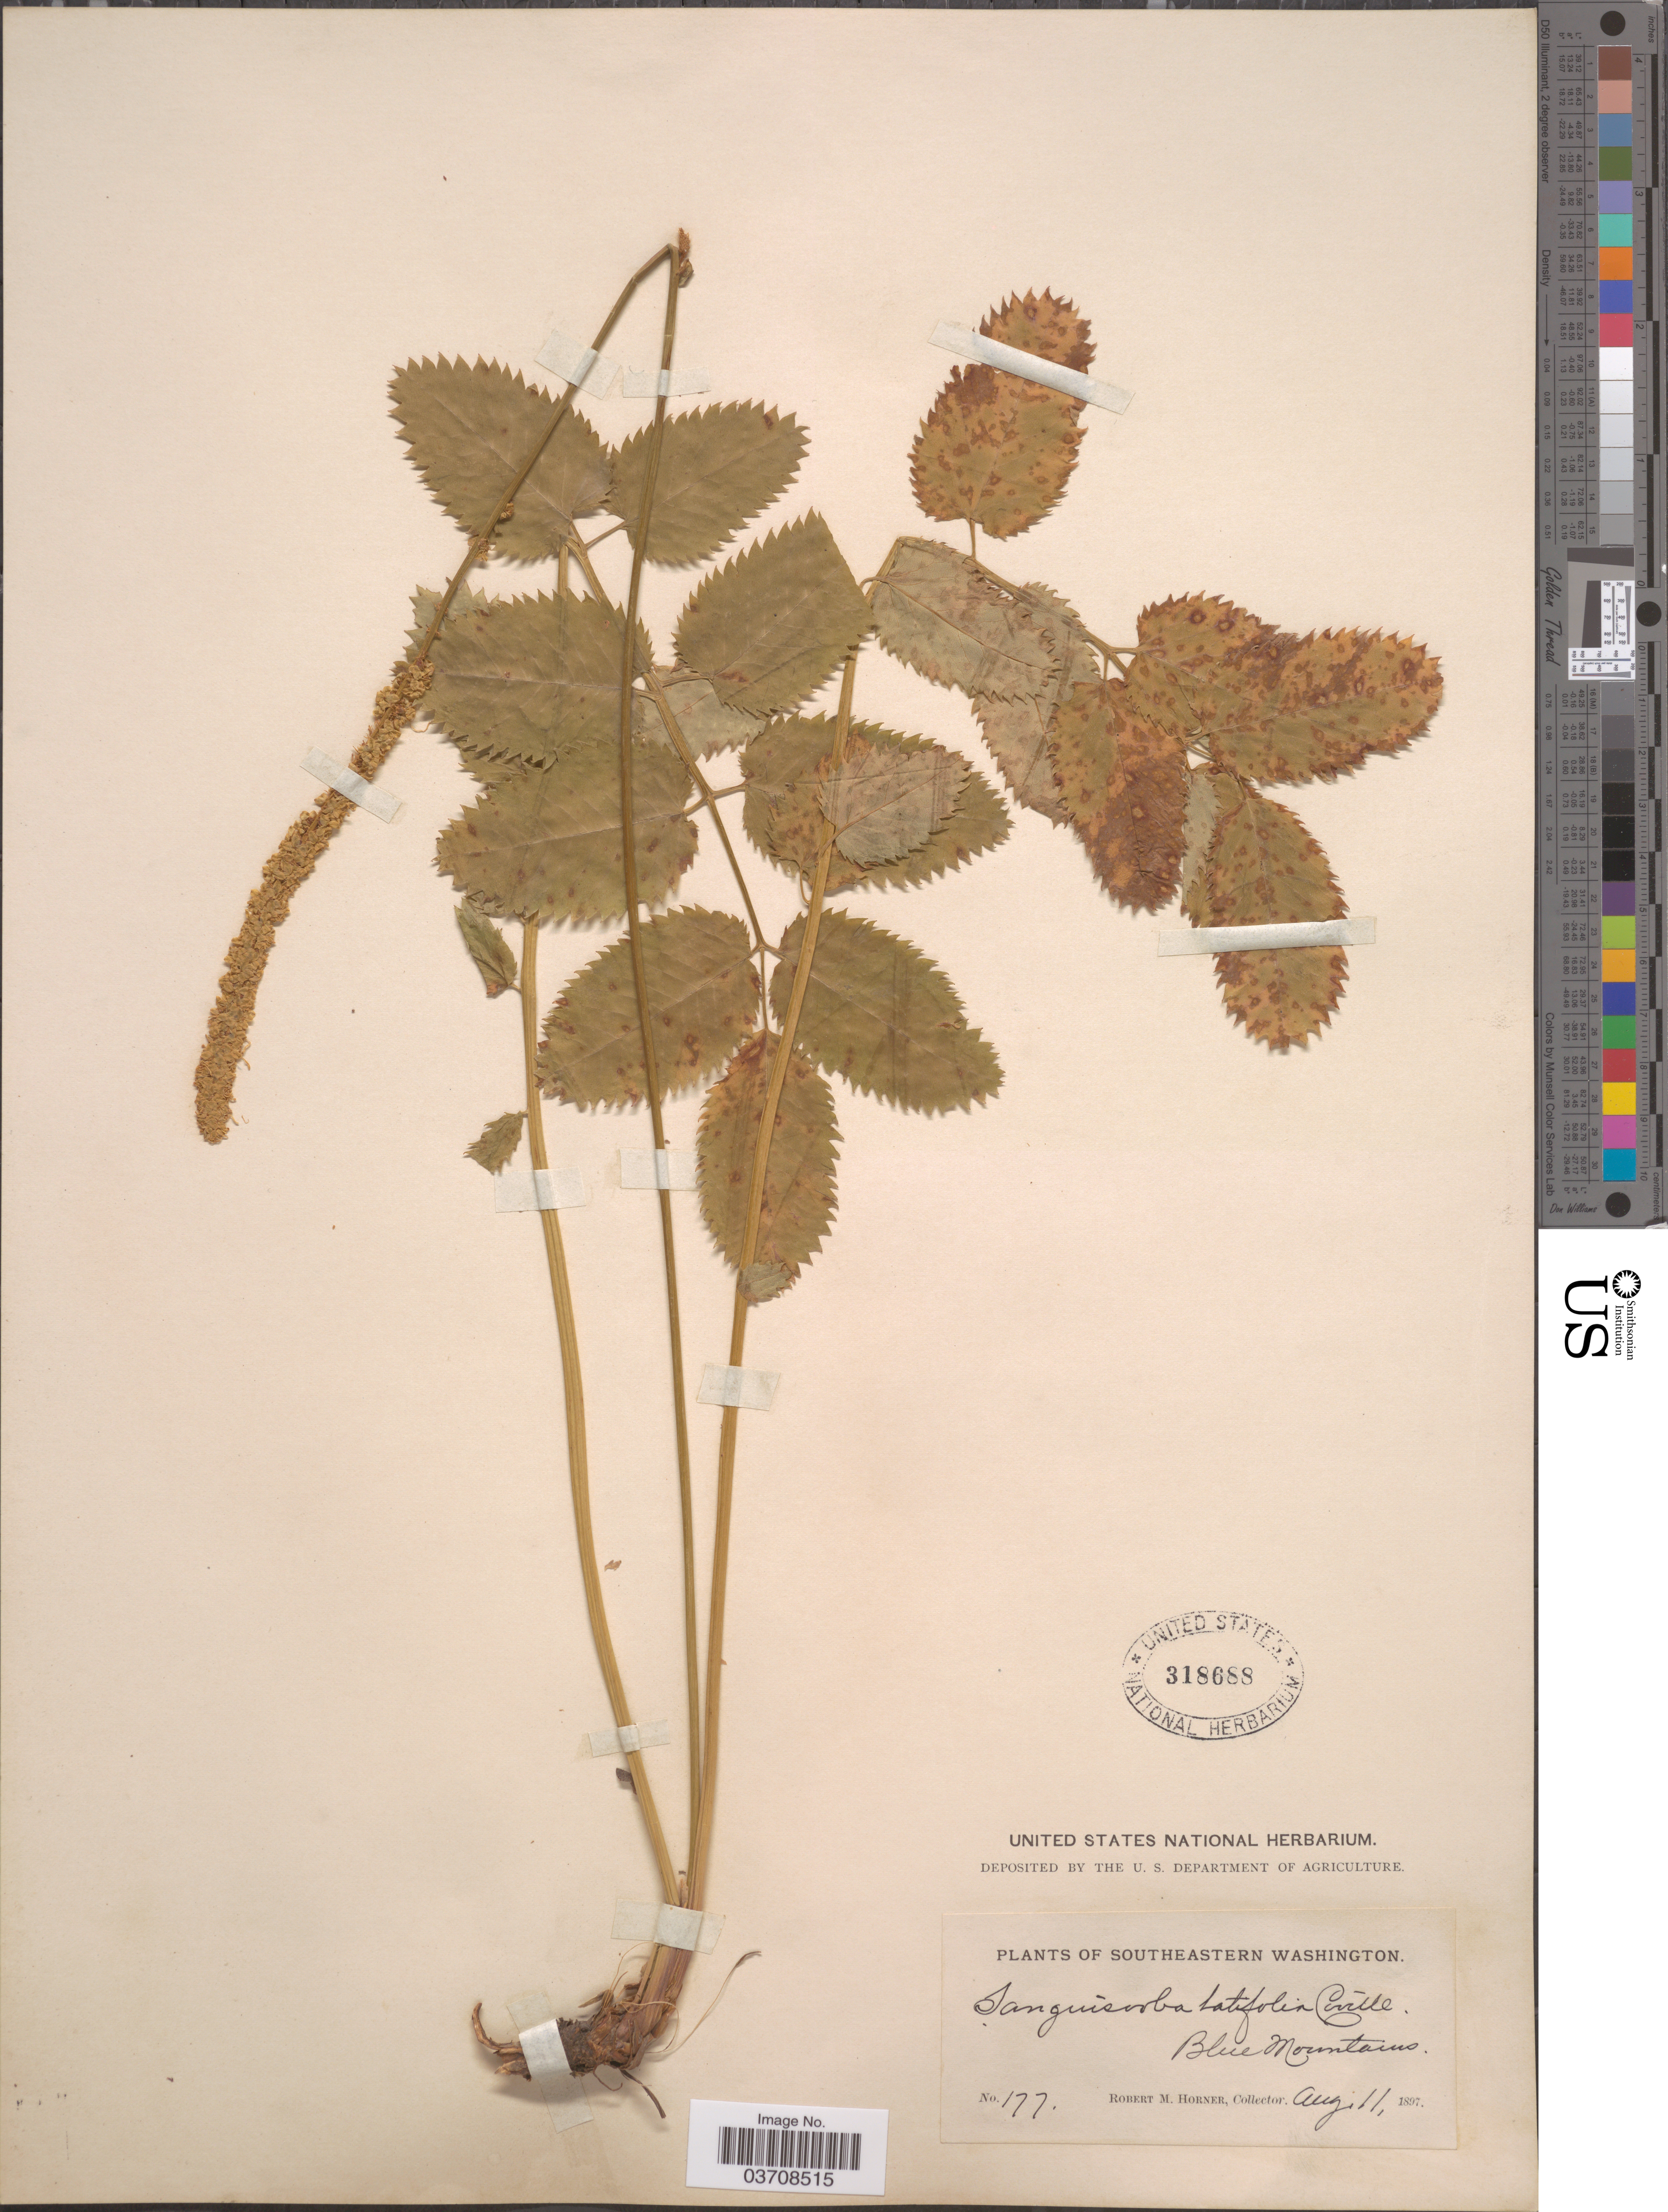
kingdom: Plantae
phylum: Tracheophyta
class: Magnoliopsida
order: Rosales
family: Rosaceae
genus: Sanguisorba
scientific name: Sanguisorba stipulata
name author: Raf.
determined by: Strong, Mark T., (BOT), Smithsonian Institution - National Museum of Natural History (UNITED STATES)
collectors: R. Horner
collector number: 177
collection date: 1897-08-11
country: United States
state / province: Washington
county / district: Clallam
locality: Southeastern Washington. Blue Mountains.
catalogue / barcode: US 318688